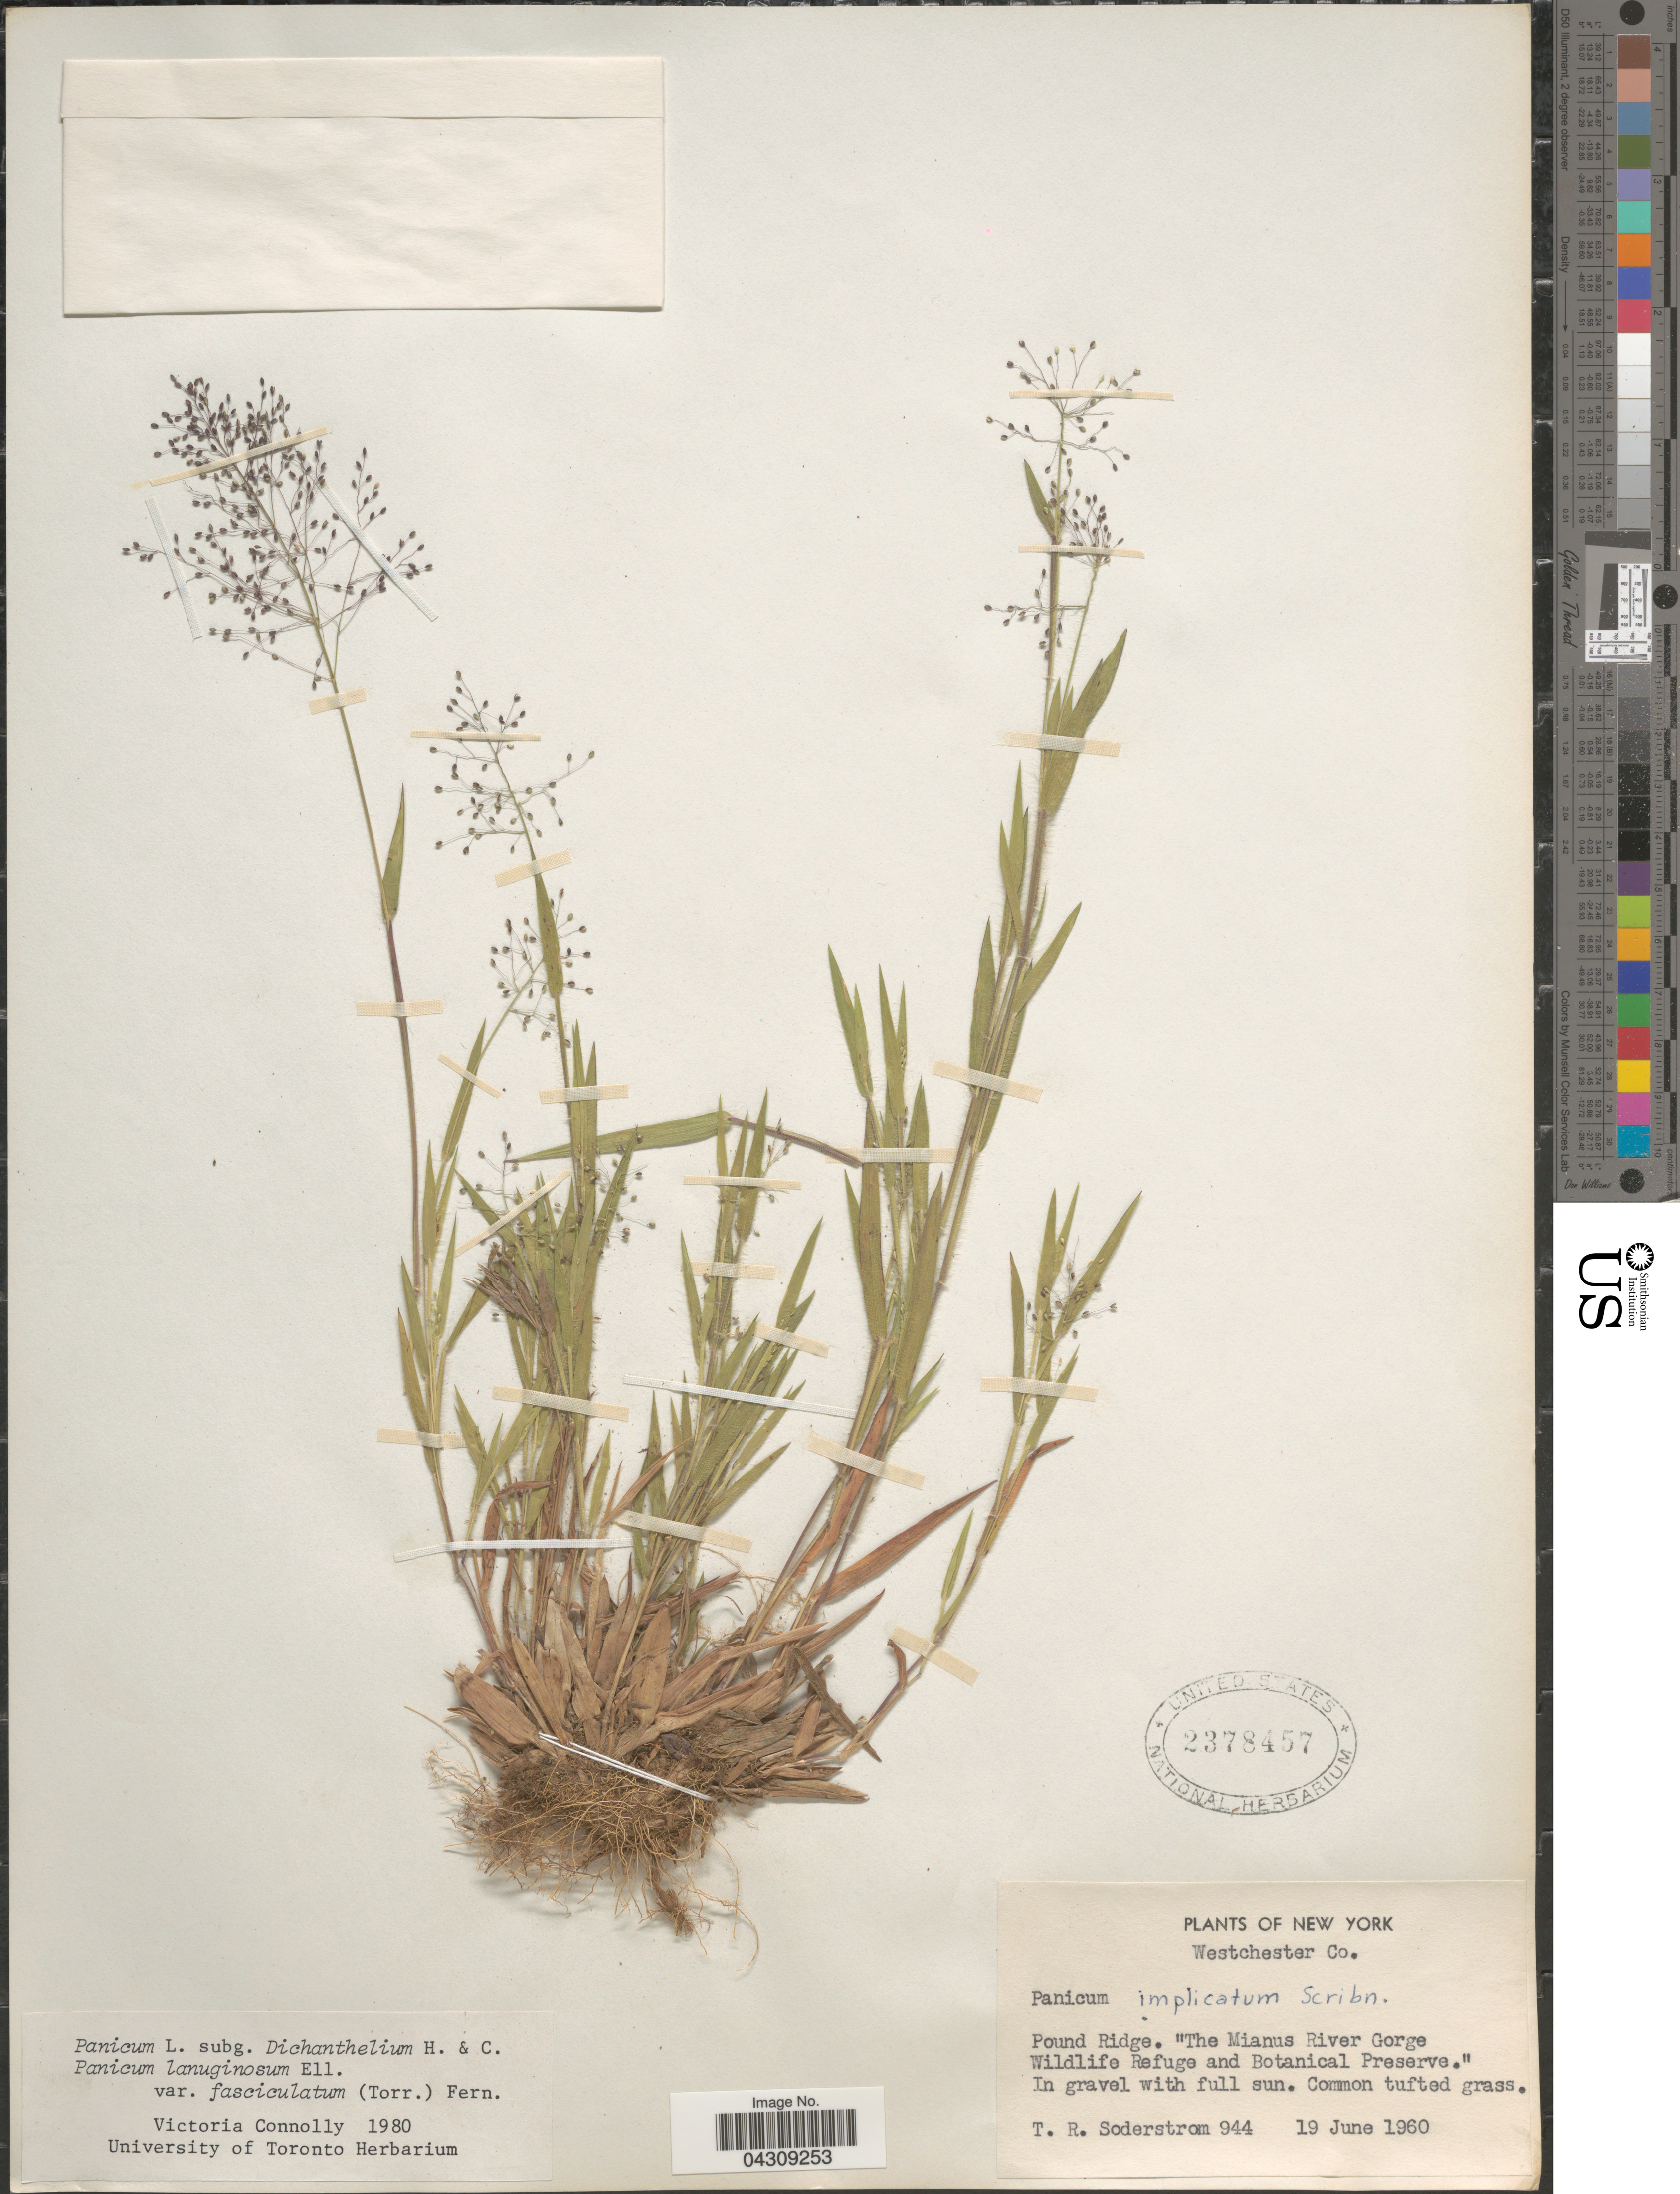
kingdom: Plantae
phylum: Tracheophyta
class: Liliopsida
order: Poales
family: Poaceae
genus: Dichanthelium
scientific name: Dichanthelium acuminatum var. acuminatum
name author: (Sw.) Gould & C.A. Clark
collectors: T. R. Soderstrom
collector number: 944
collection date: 1960-06-19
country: United States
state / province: New York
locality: Westchester Co. Pound Ridge. "The Mianus River Gorge Wildlife Refuge and Botanical Preserve."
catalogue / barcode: US 2378457